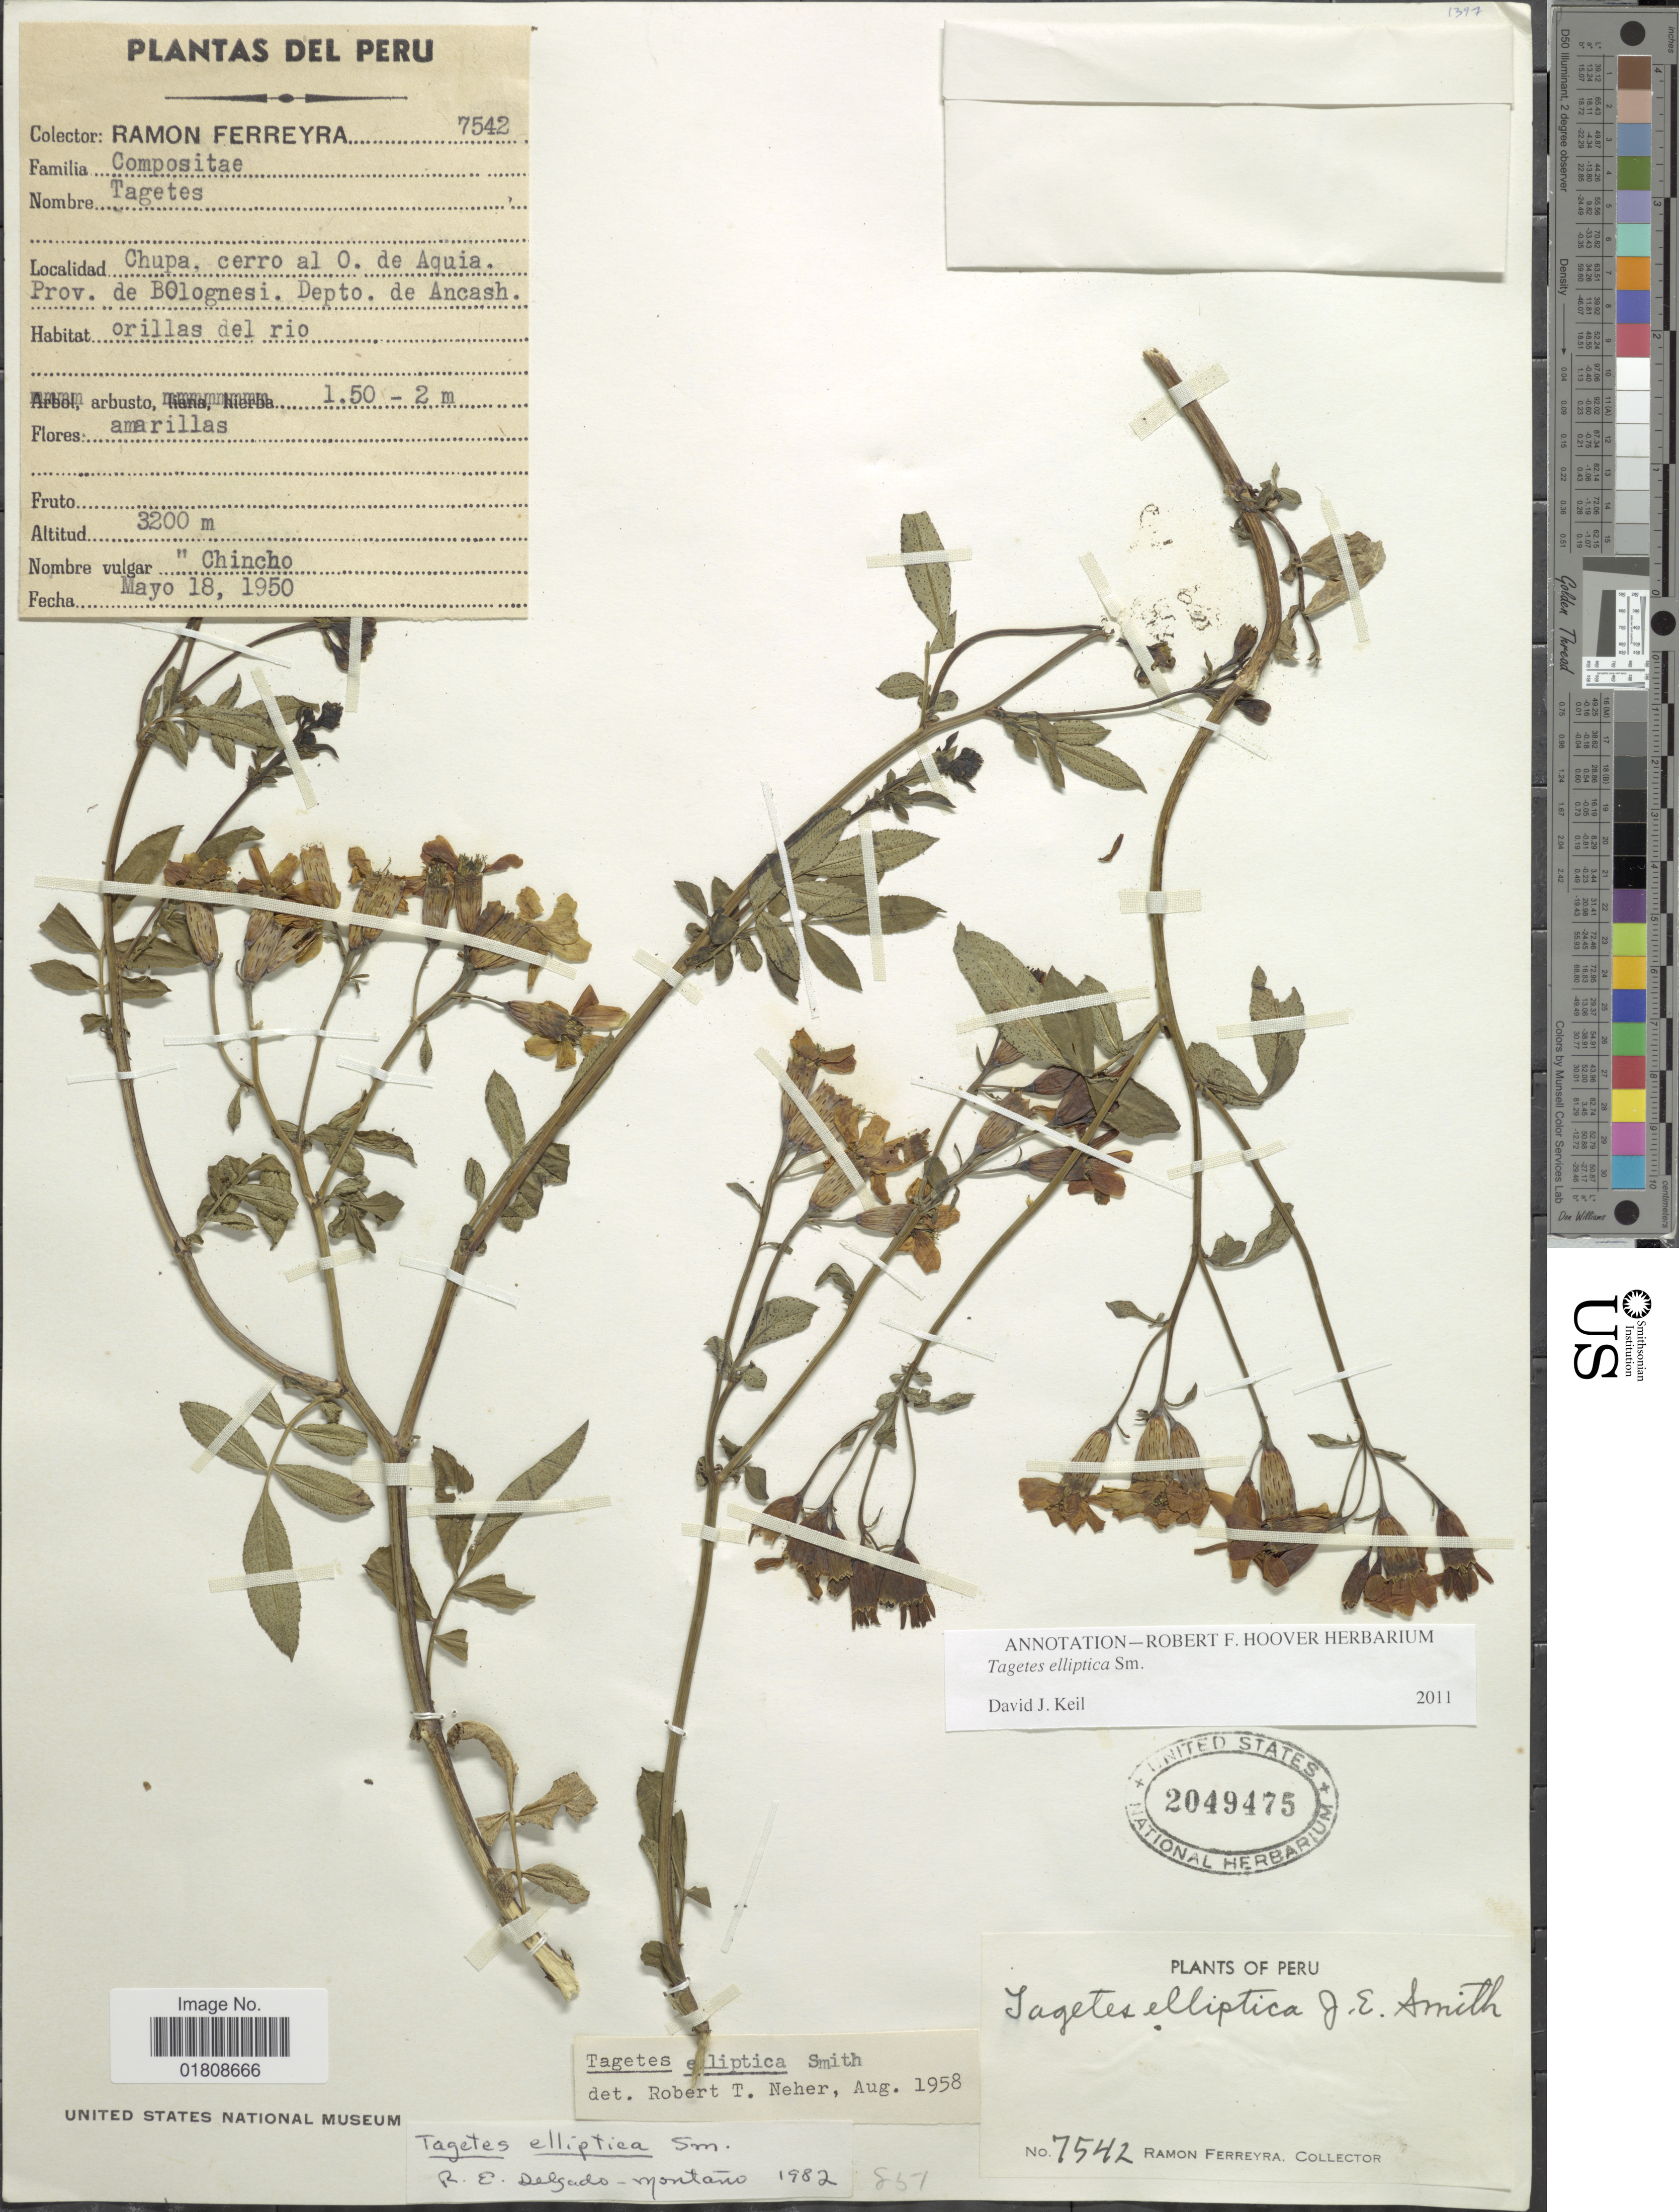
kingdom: Plantae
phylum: Tracheophyta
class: Magnoliopsida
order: Asterales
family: Asteraceae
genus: Tagetes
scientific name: Tagetes elliptica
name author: Sm. in Rees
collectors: R. A. Ferreyra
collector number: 7542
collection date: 1950-05-18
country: Peru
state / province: Ancash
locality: Chupa, cerro al O de Aquia, Prov. de Bolognesi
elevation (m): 3200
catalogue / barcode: US 2049475